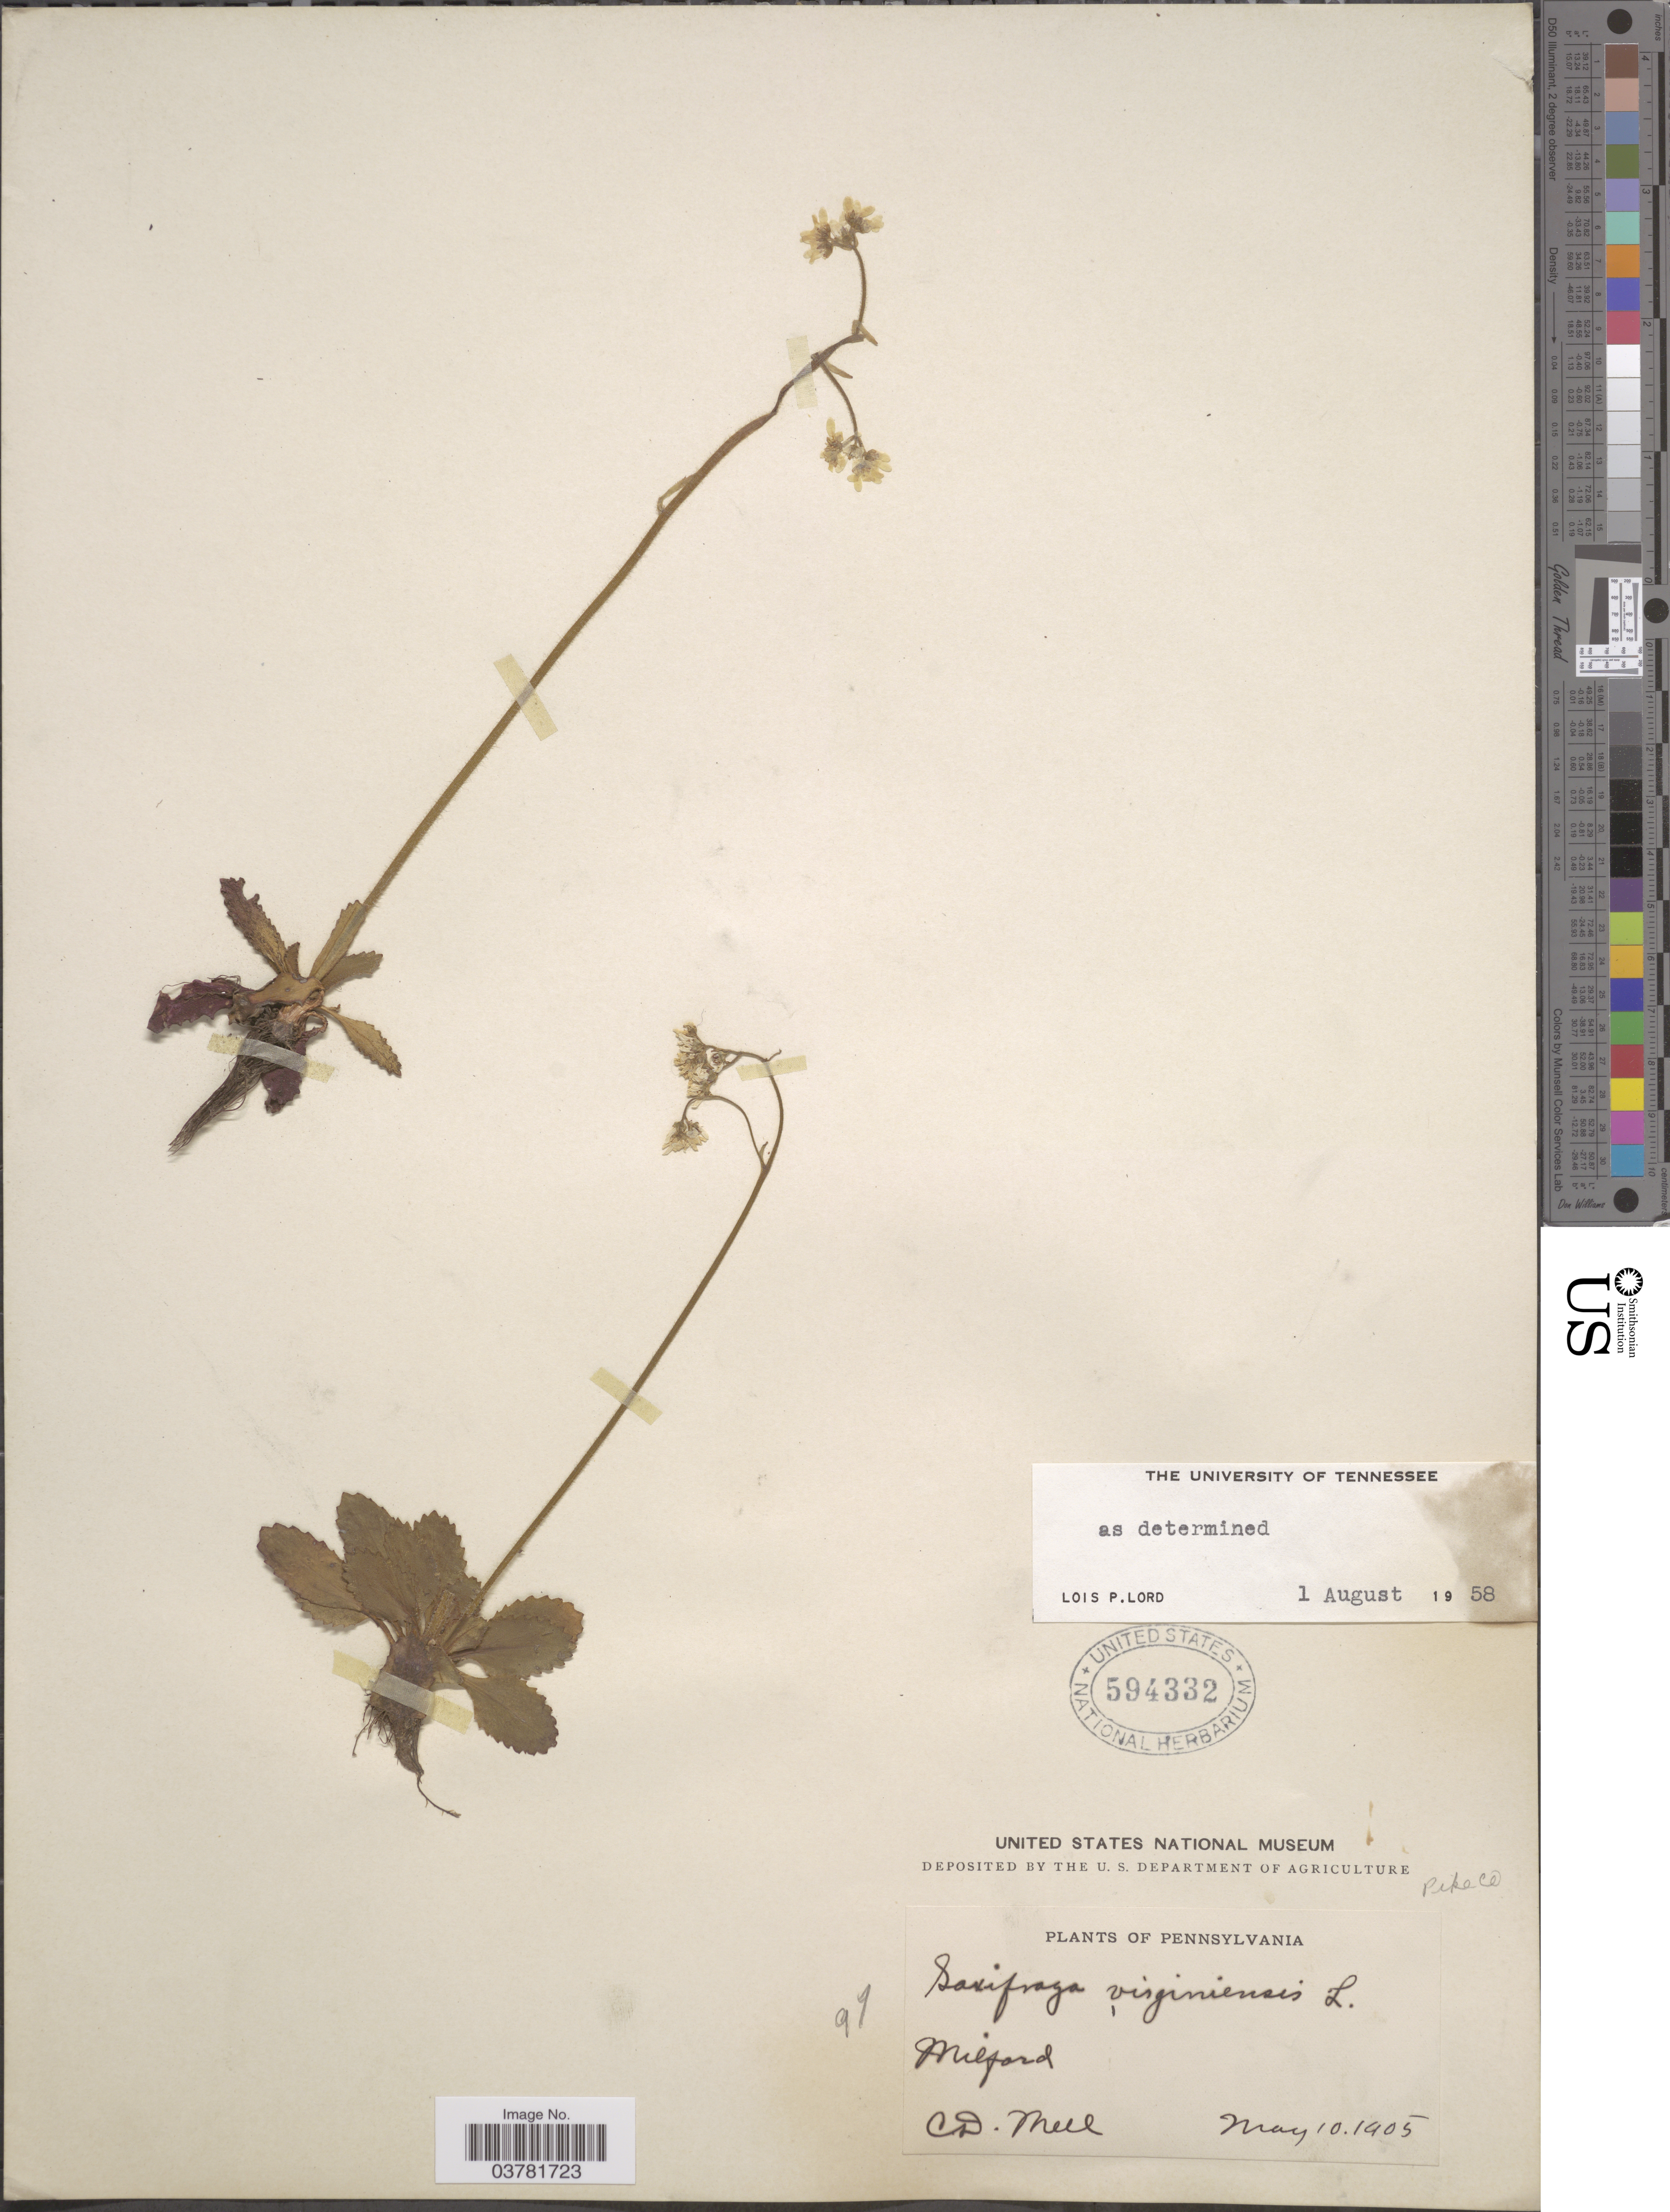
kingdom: Plantae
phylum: Tracheophyta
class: Magnoliopsida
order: Saxifragales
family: Saxifragaceae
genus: Micranthes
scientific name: Micranthes virginiensis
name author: (Michx.) Small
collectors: C. D. Mell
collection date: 1905-05-10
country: United States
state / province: Pennsylvania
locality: Milford. Pike Co.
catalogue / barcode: US 594332